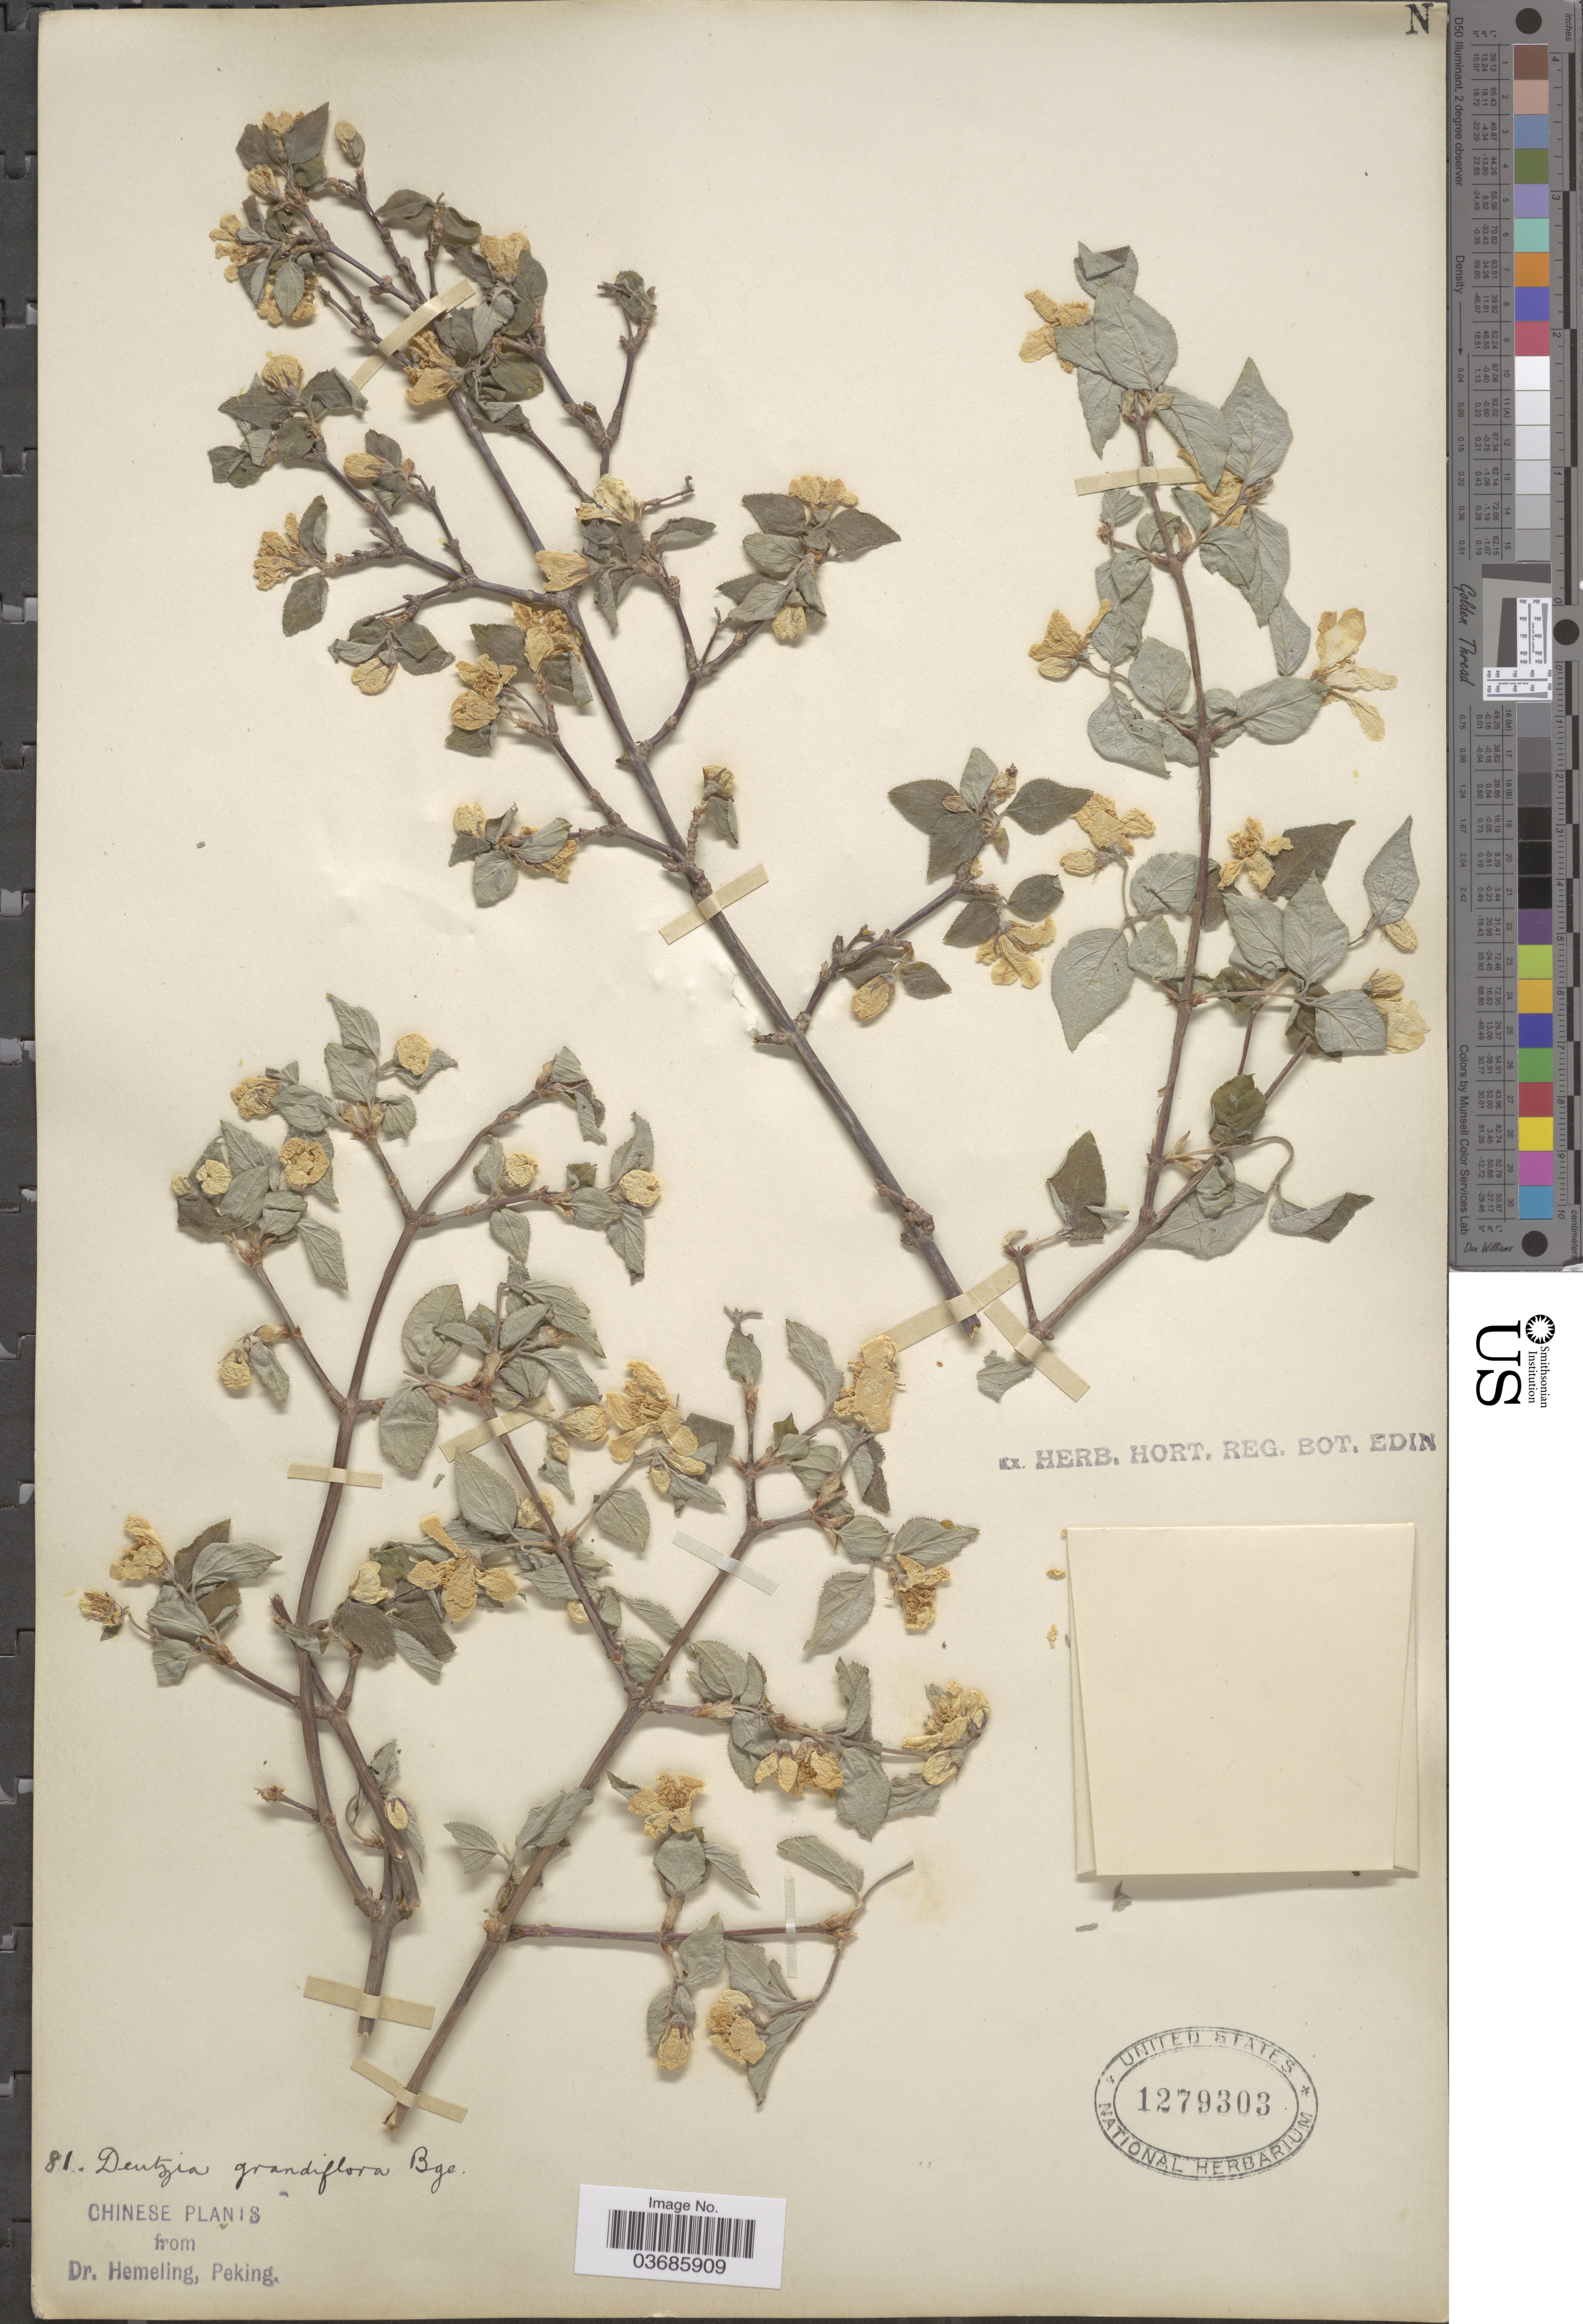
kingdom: Plantae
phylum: Tracheophyta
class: Magnoliopsida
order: Cornales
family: Hydrangeaceae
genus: Deutzia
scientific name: Deutzia grandiflora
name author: Bunge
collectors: -. Hemeling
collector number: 81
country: China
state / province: Beijing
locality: Peking.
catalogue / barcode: US 1279303